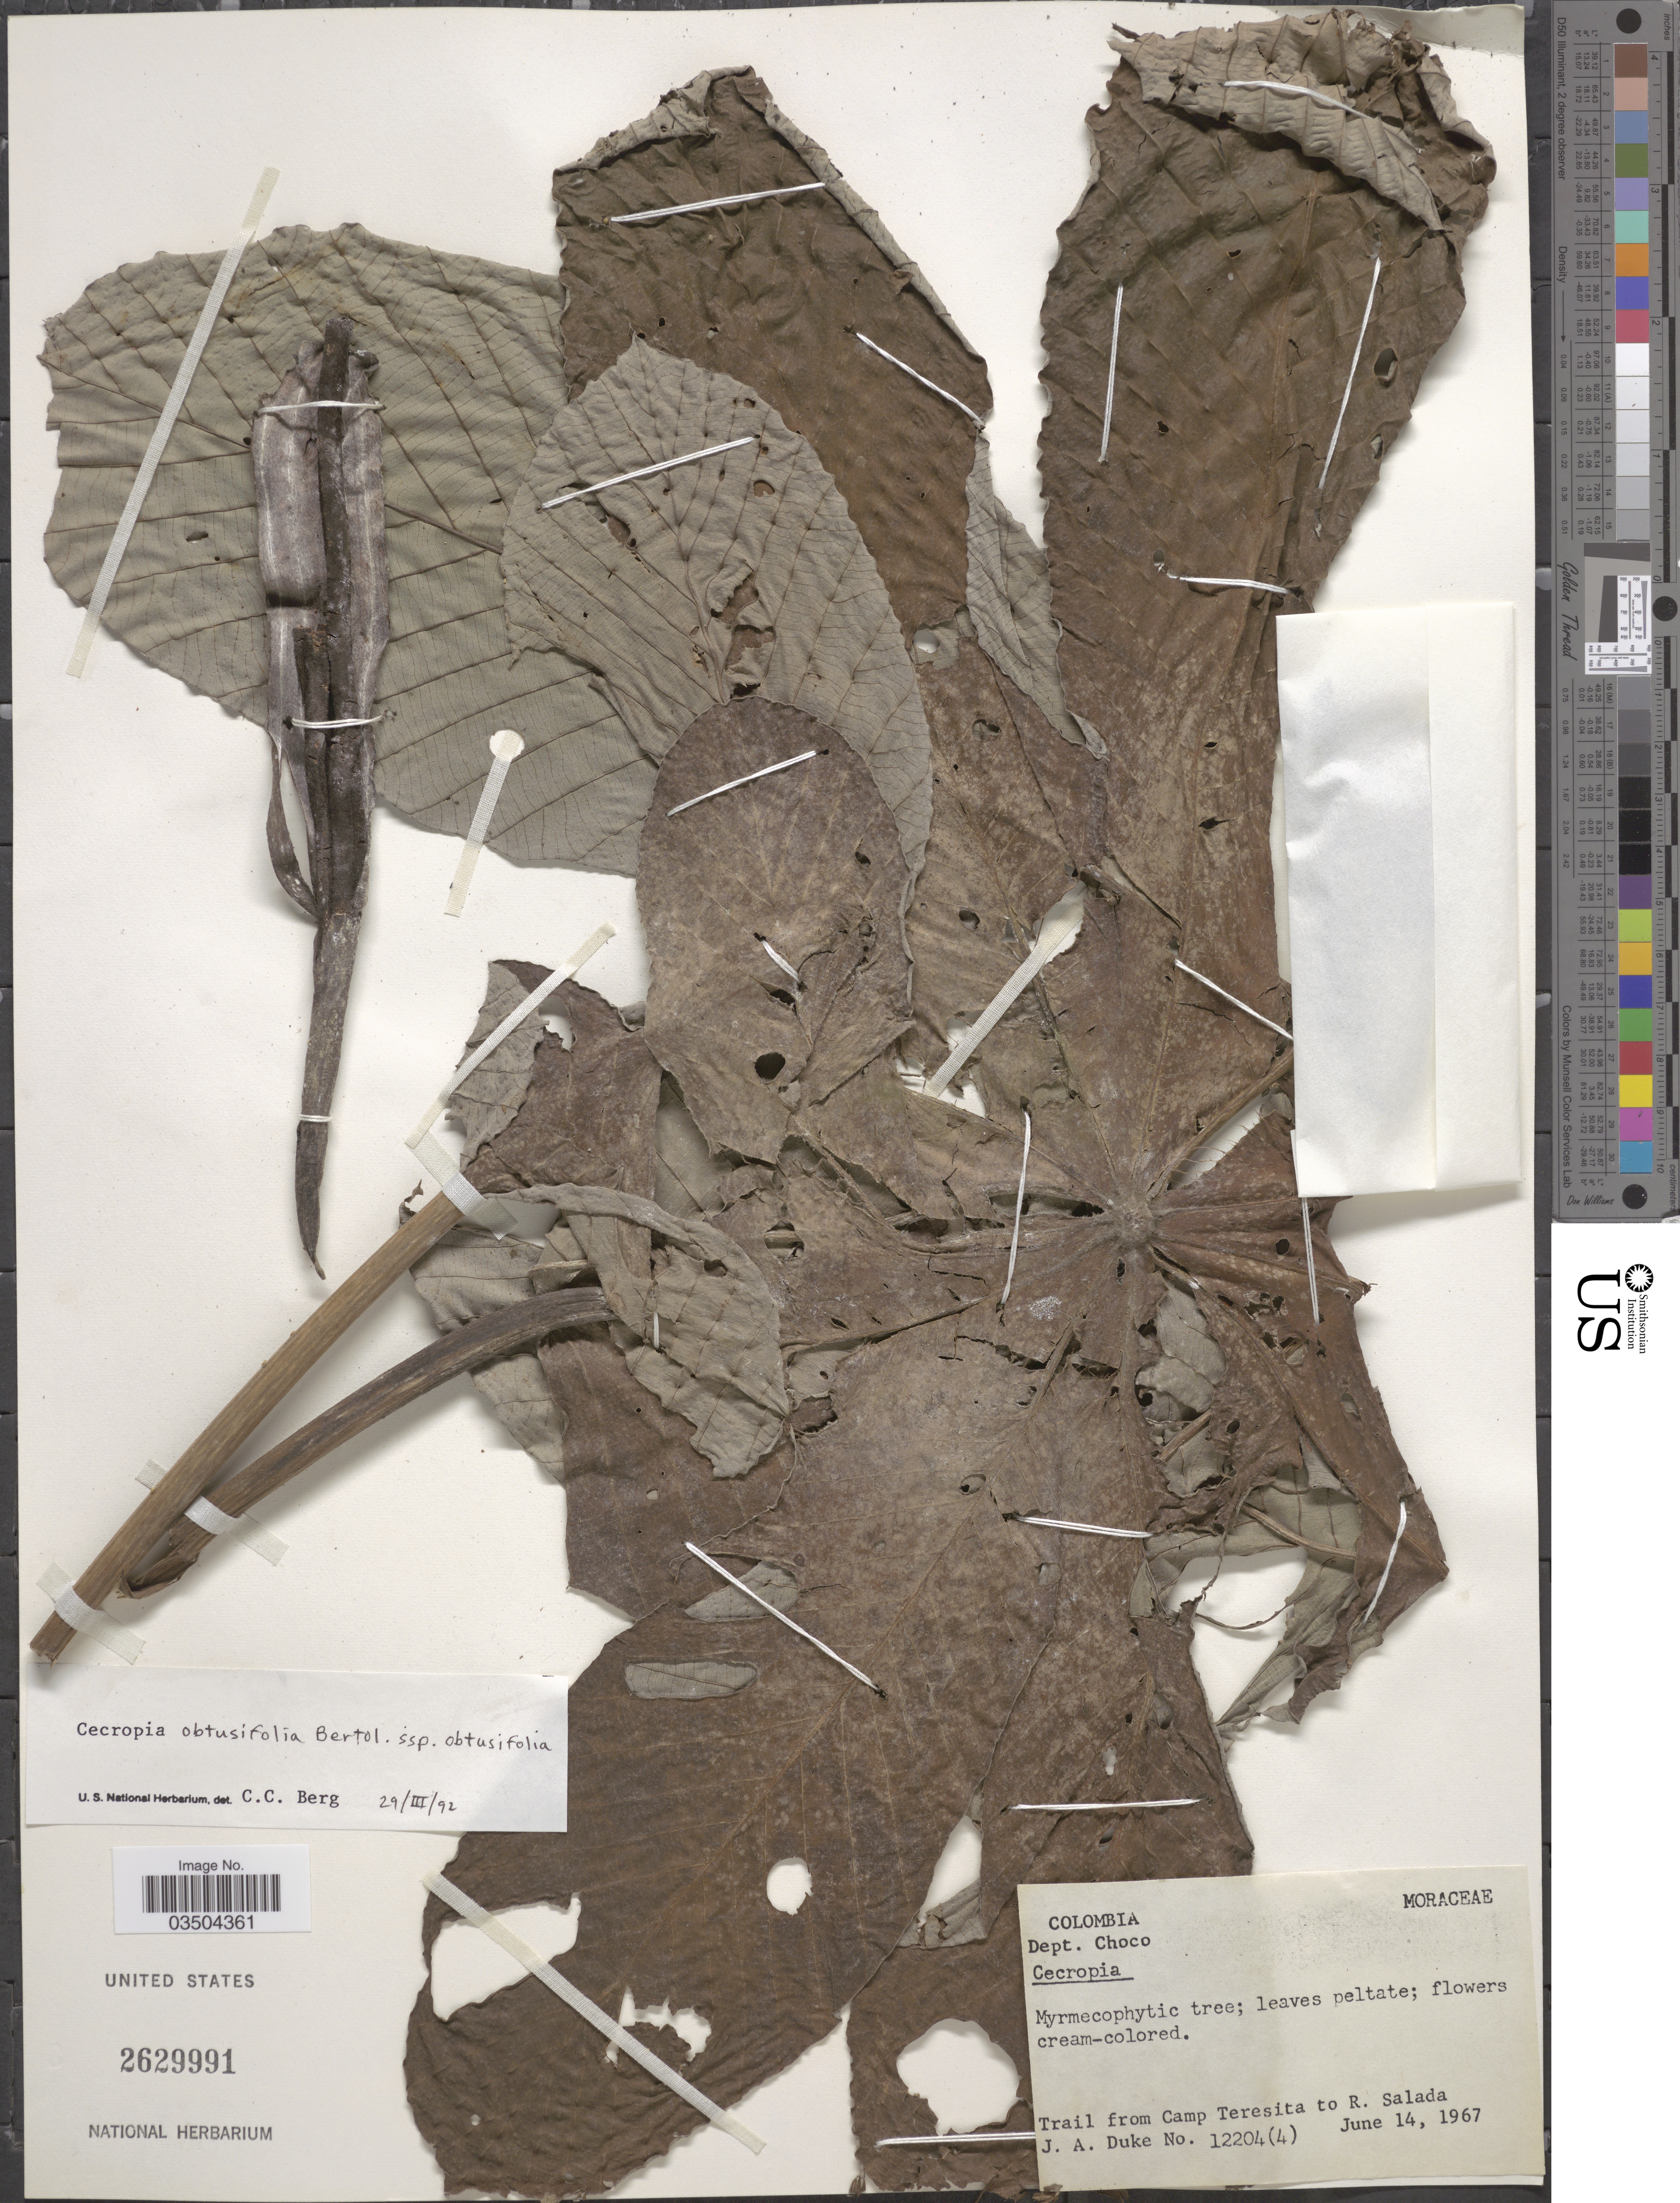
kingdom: Plantae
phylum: Tracheophyta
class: Magnoliopsida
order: Rosales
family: Urticaceae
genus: Cecropia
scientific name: Cecropia obtusifolia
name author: Bertol.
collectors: J. A. Duke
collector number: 12204(4)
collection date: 1967-06-14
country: Colombia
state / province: Chocó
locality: Dept. Choco. Trail from Camp Teresita to R. Salada.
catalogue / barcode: US 2629991